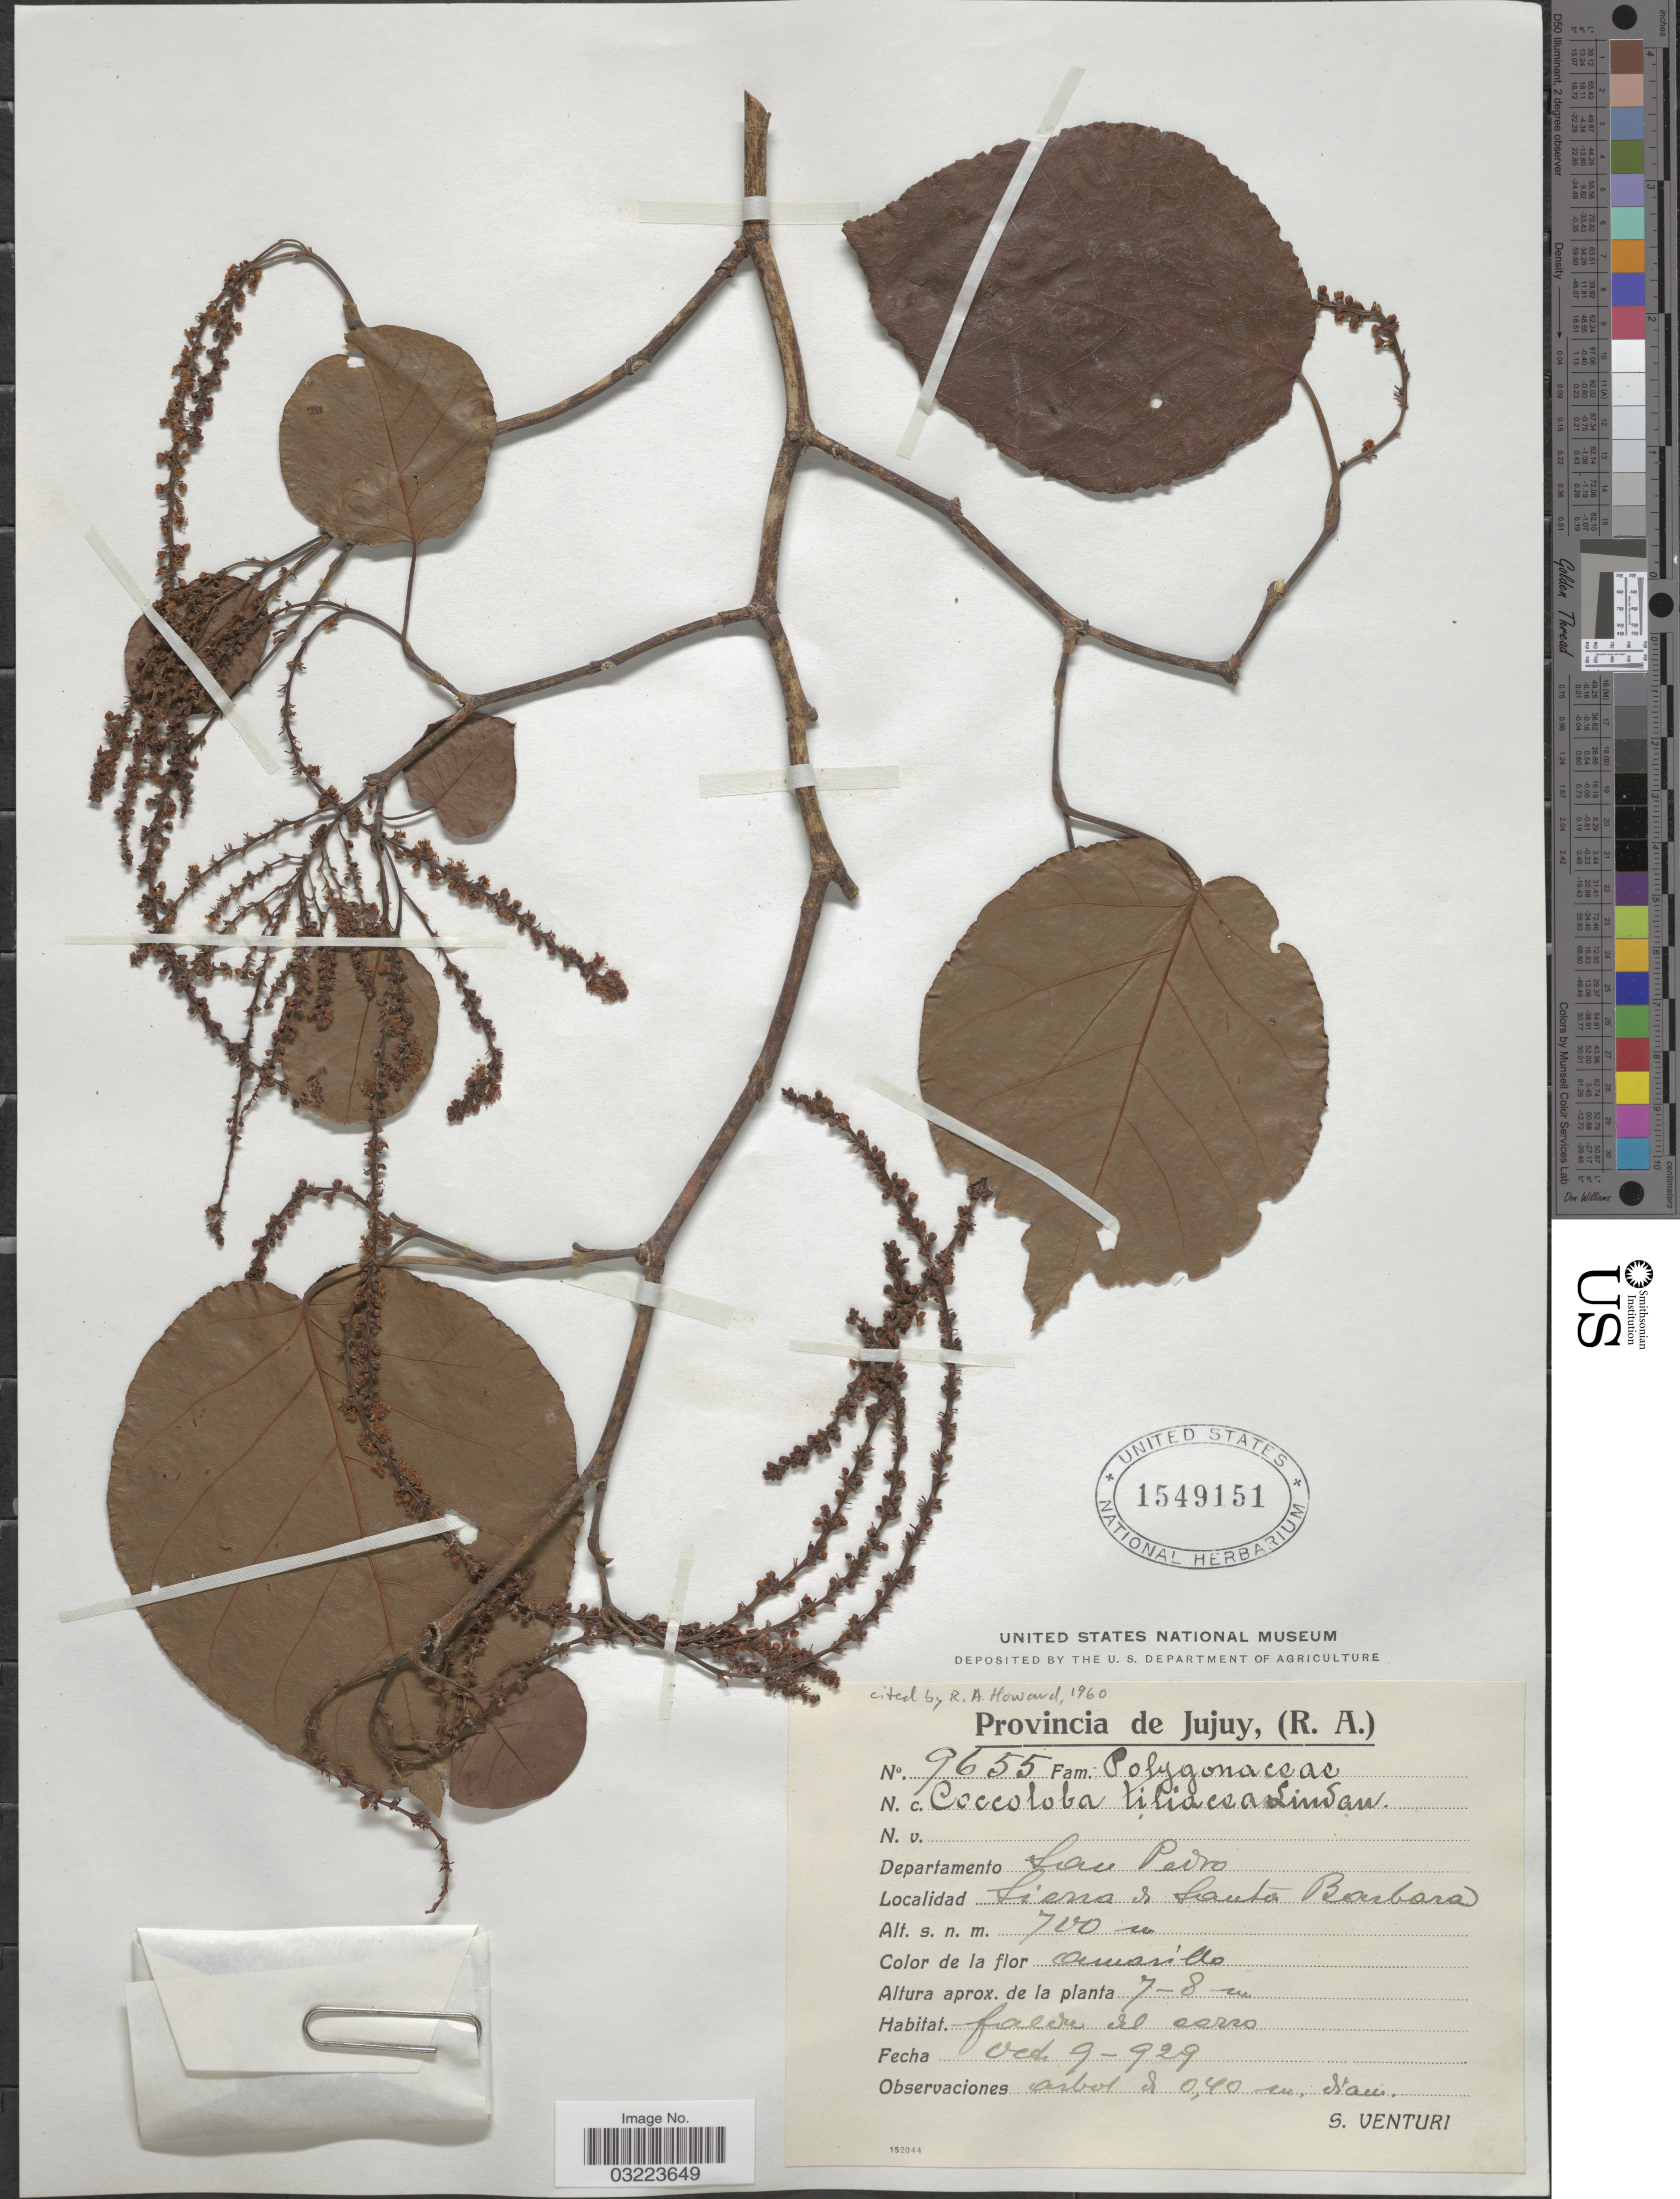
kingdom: Plantae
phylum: Tracheophyta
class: Magnoliopsida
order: Caryophyllales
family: Polygonaceae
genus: Coccoloba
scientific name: Coccoloba tiliacea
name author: Lindau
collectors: S. Venturi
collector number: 9655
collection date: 1929-10-09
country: Argentina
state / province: Jujuy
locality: Departamento San Pedro. Sierra do Santa Barbara.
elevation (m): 700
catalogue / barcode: US 1549151